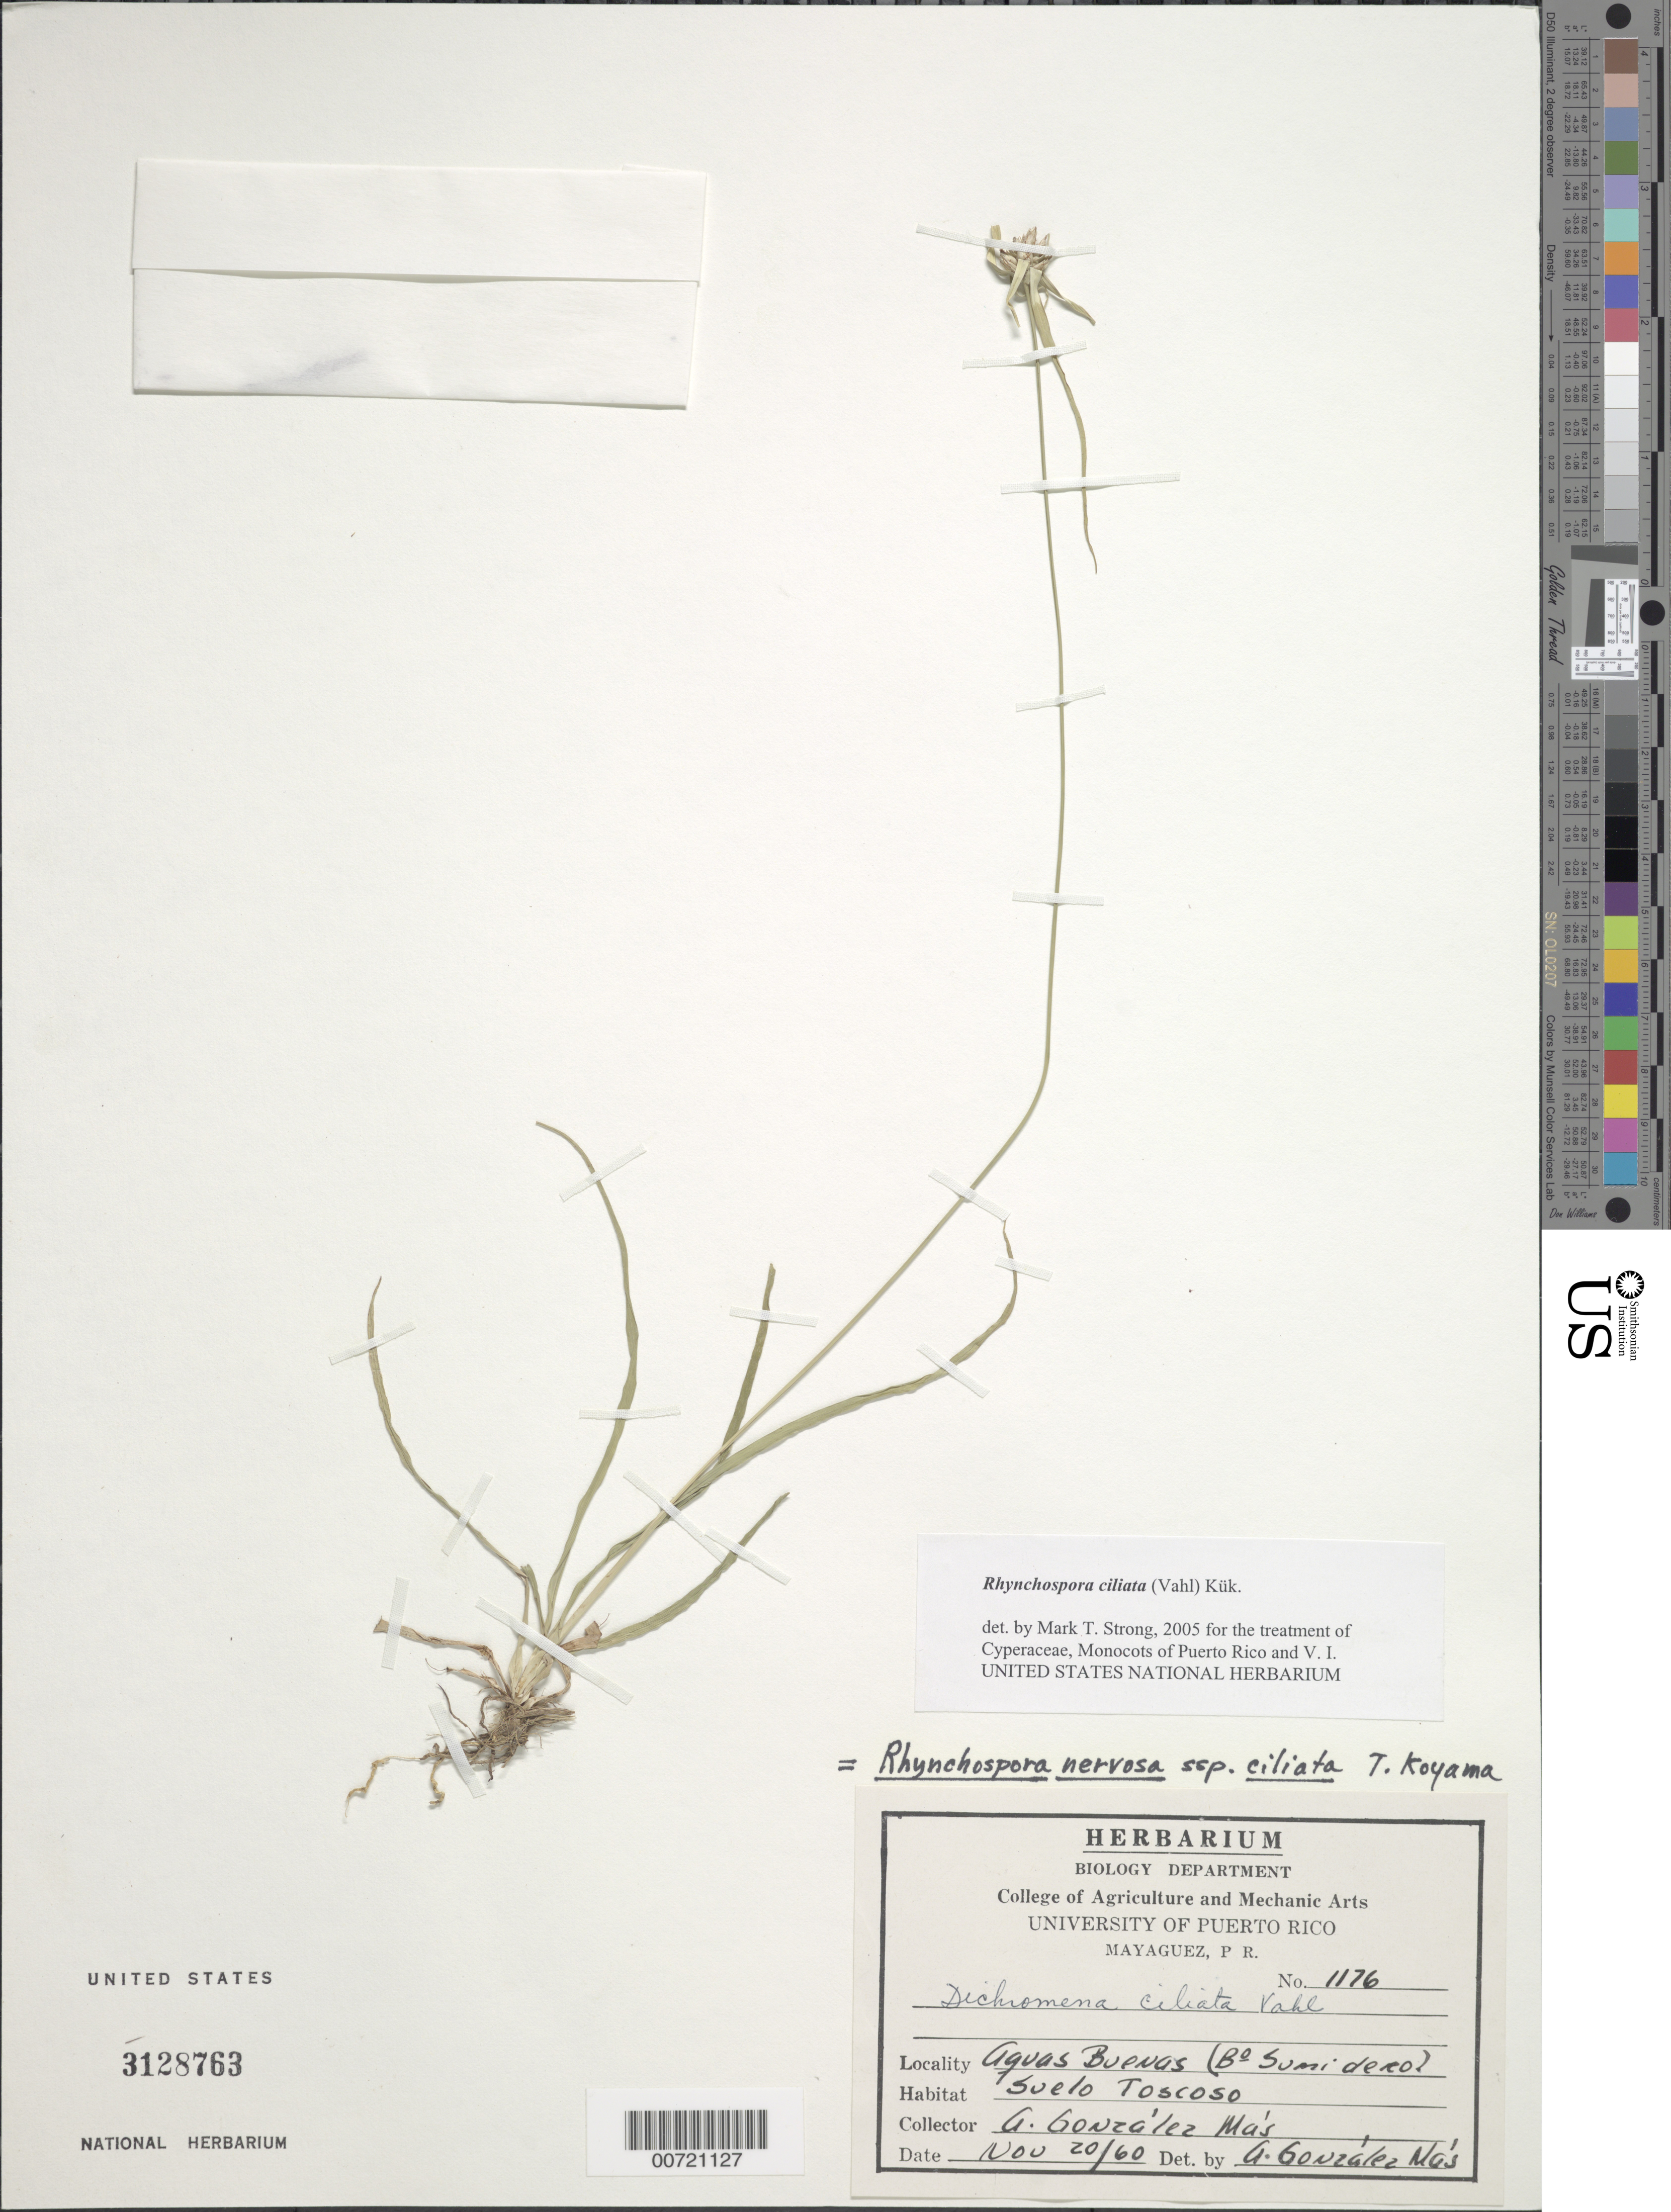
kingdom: Plantae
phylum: Tracheophyta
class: Liliopsida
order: Poales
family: Cyperaceae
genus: Rhynchospora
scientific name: Rhynchospora ciliata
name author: (G. Mey.) Kük.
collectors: A. González Más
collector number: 1176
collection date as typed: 20 Nov 1960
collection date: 1960-11-20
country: Puerto Rico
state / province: Agua Buenas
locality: Aguas Buenas, Bo. Sumidero.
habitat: Rocky soil.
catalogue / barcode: US 3128763